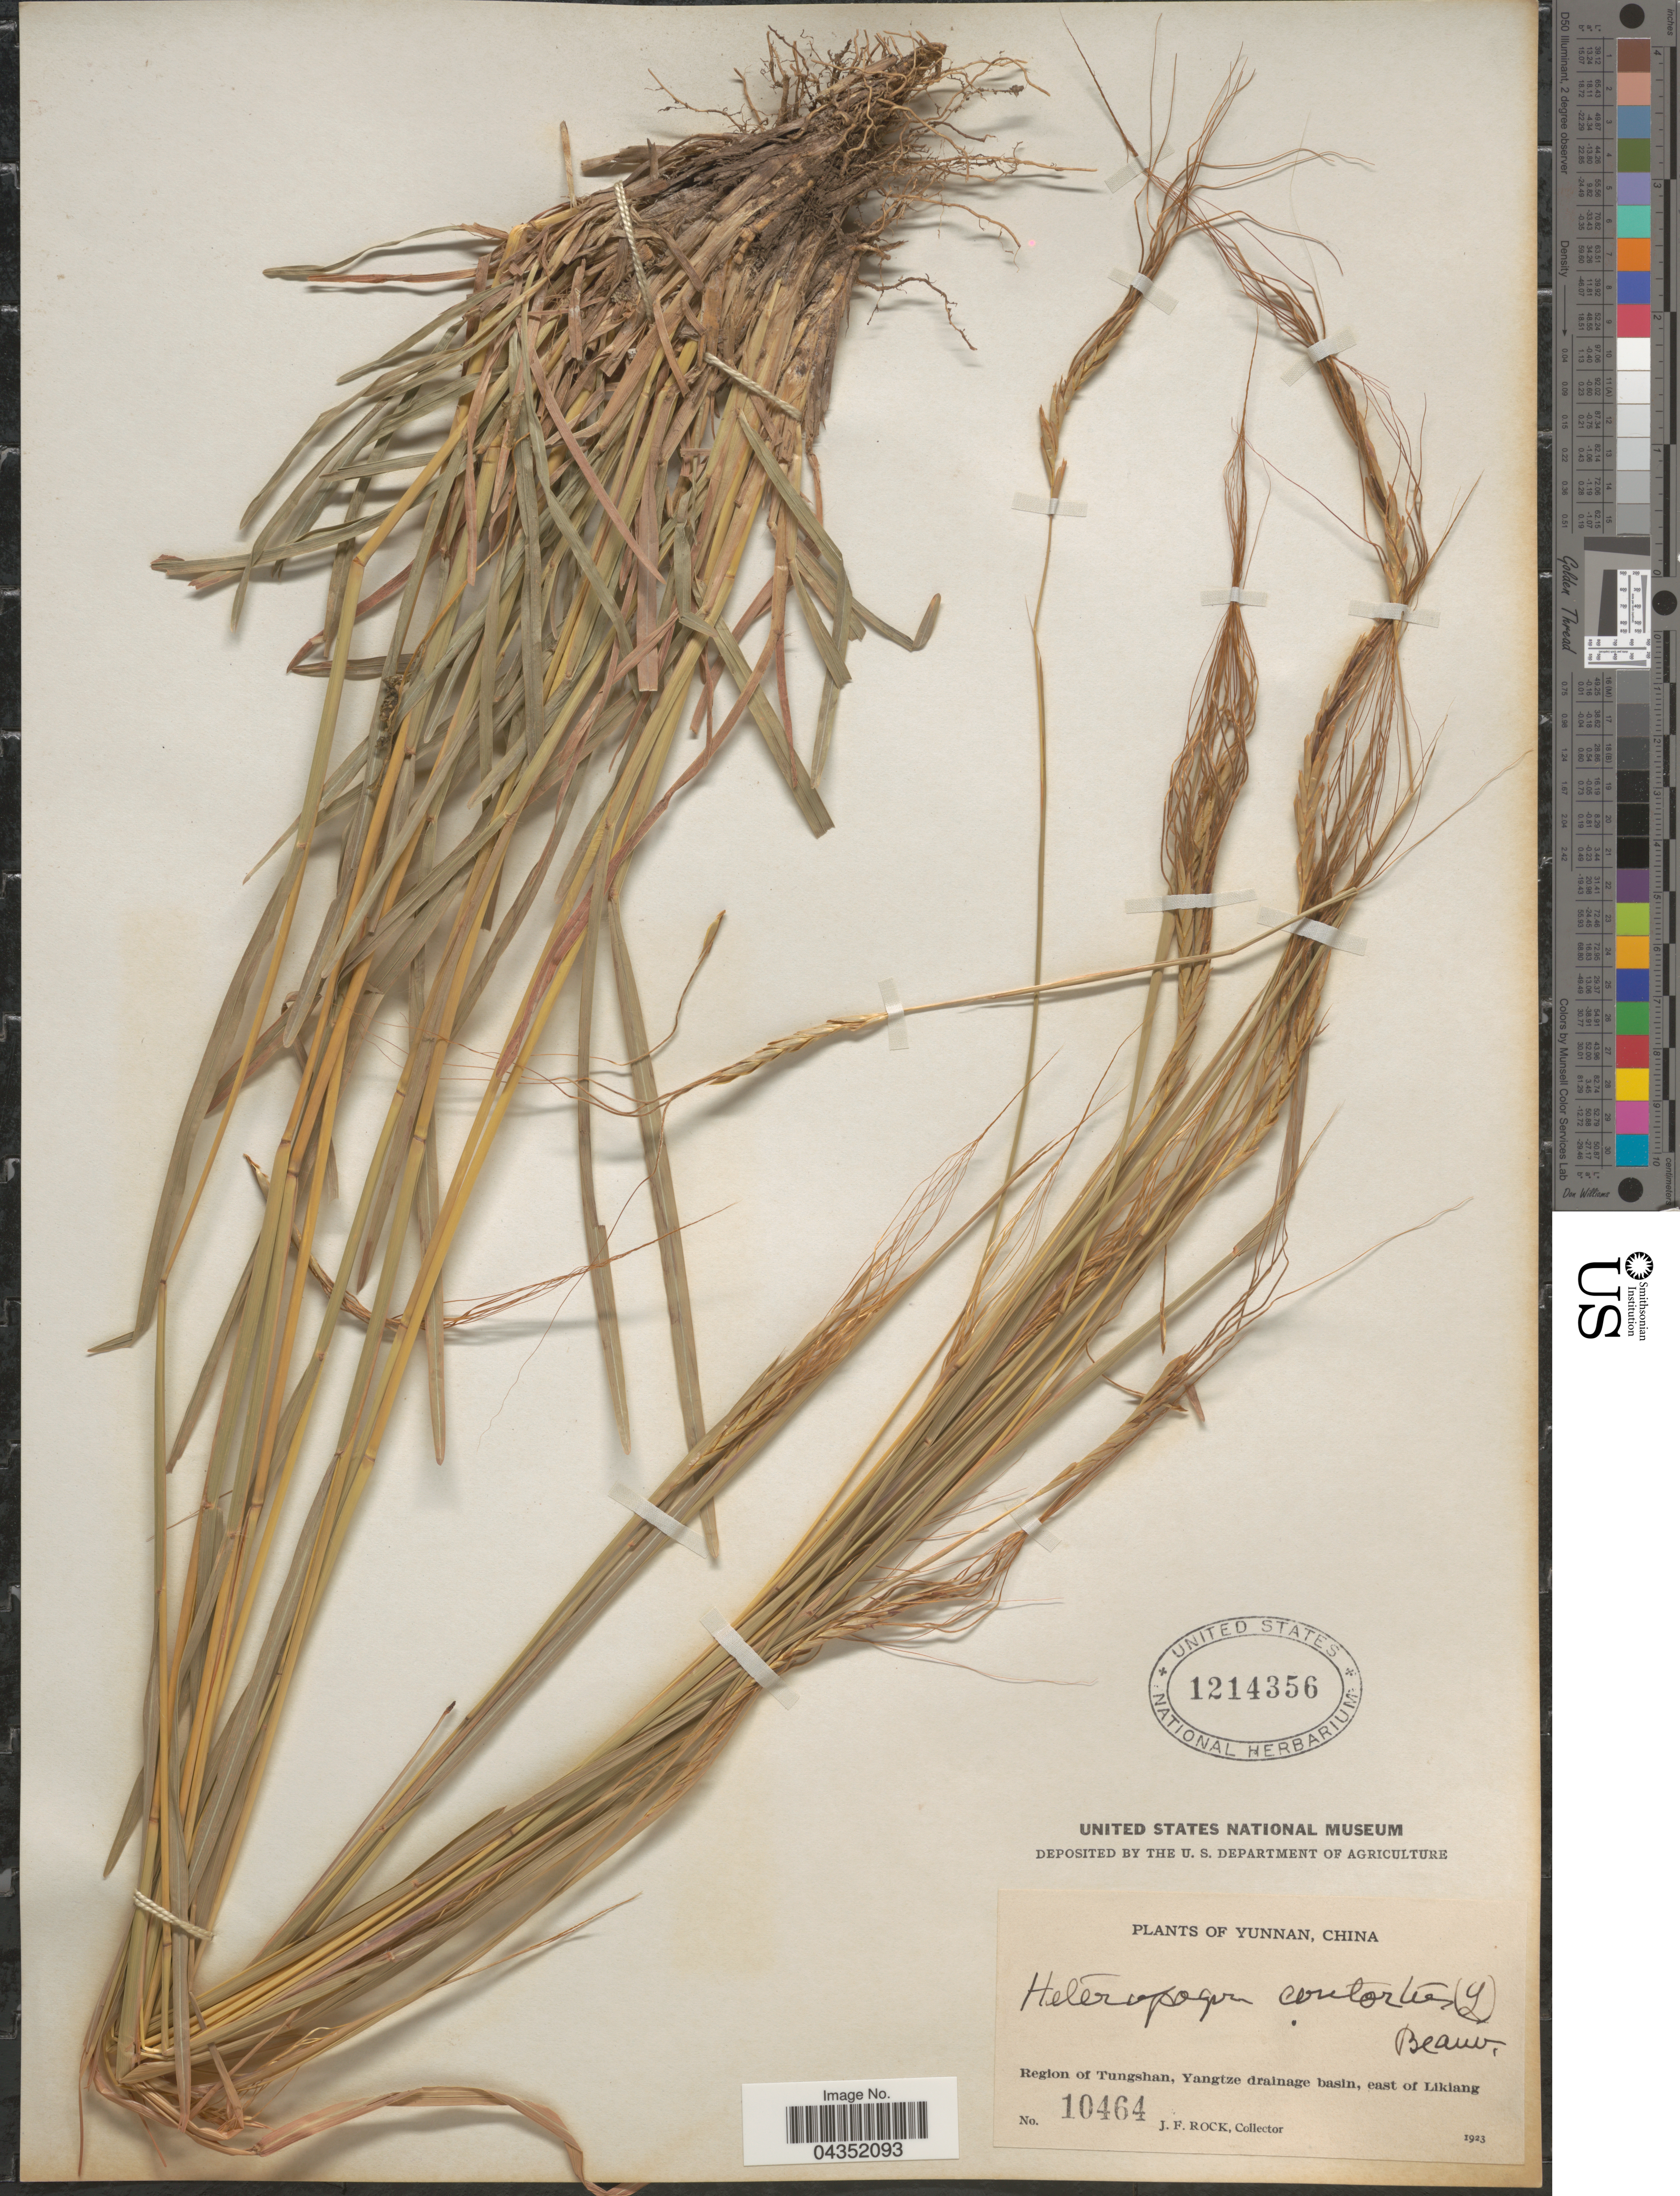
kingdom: Plantae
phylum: Tracheophyta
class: Liliopsida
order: Poales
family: Poaceae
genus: Heteropogon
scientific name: Heteropogon contortus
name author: (L.) P. Beauv. ex Roem. & Schult.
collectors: J. Rock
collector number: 10464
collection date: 1923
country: China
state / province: Yunnan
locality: Region of Tungshan, Yangtze drainage basin, east of Likiang.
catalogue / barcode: US 1214356